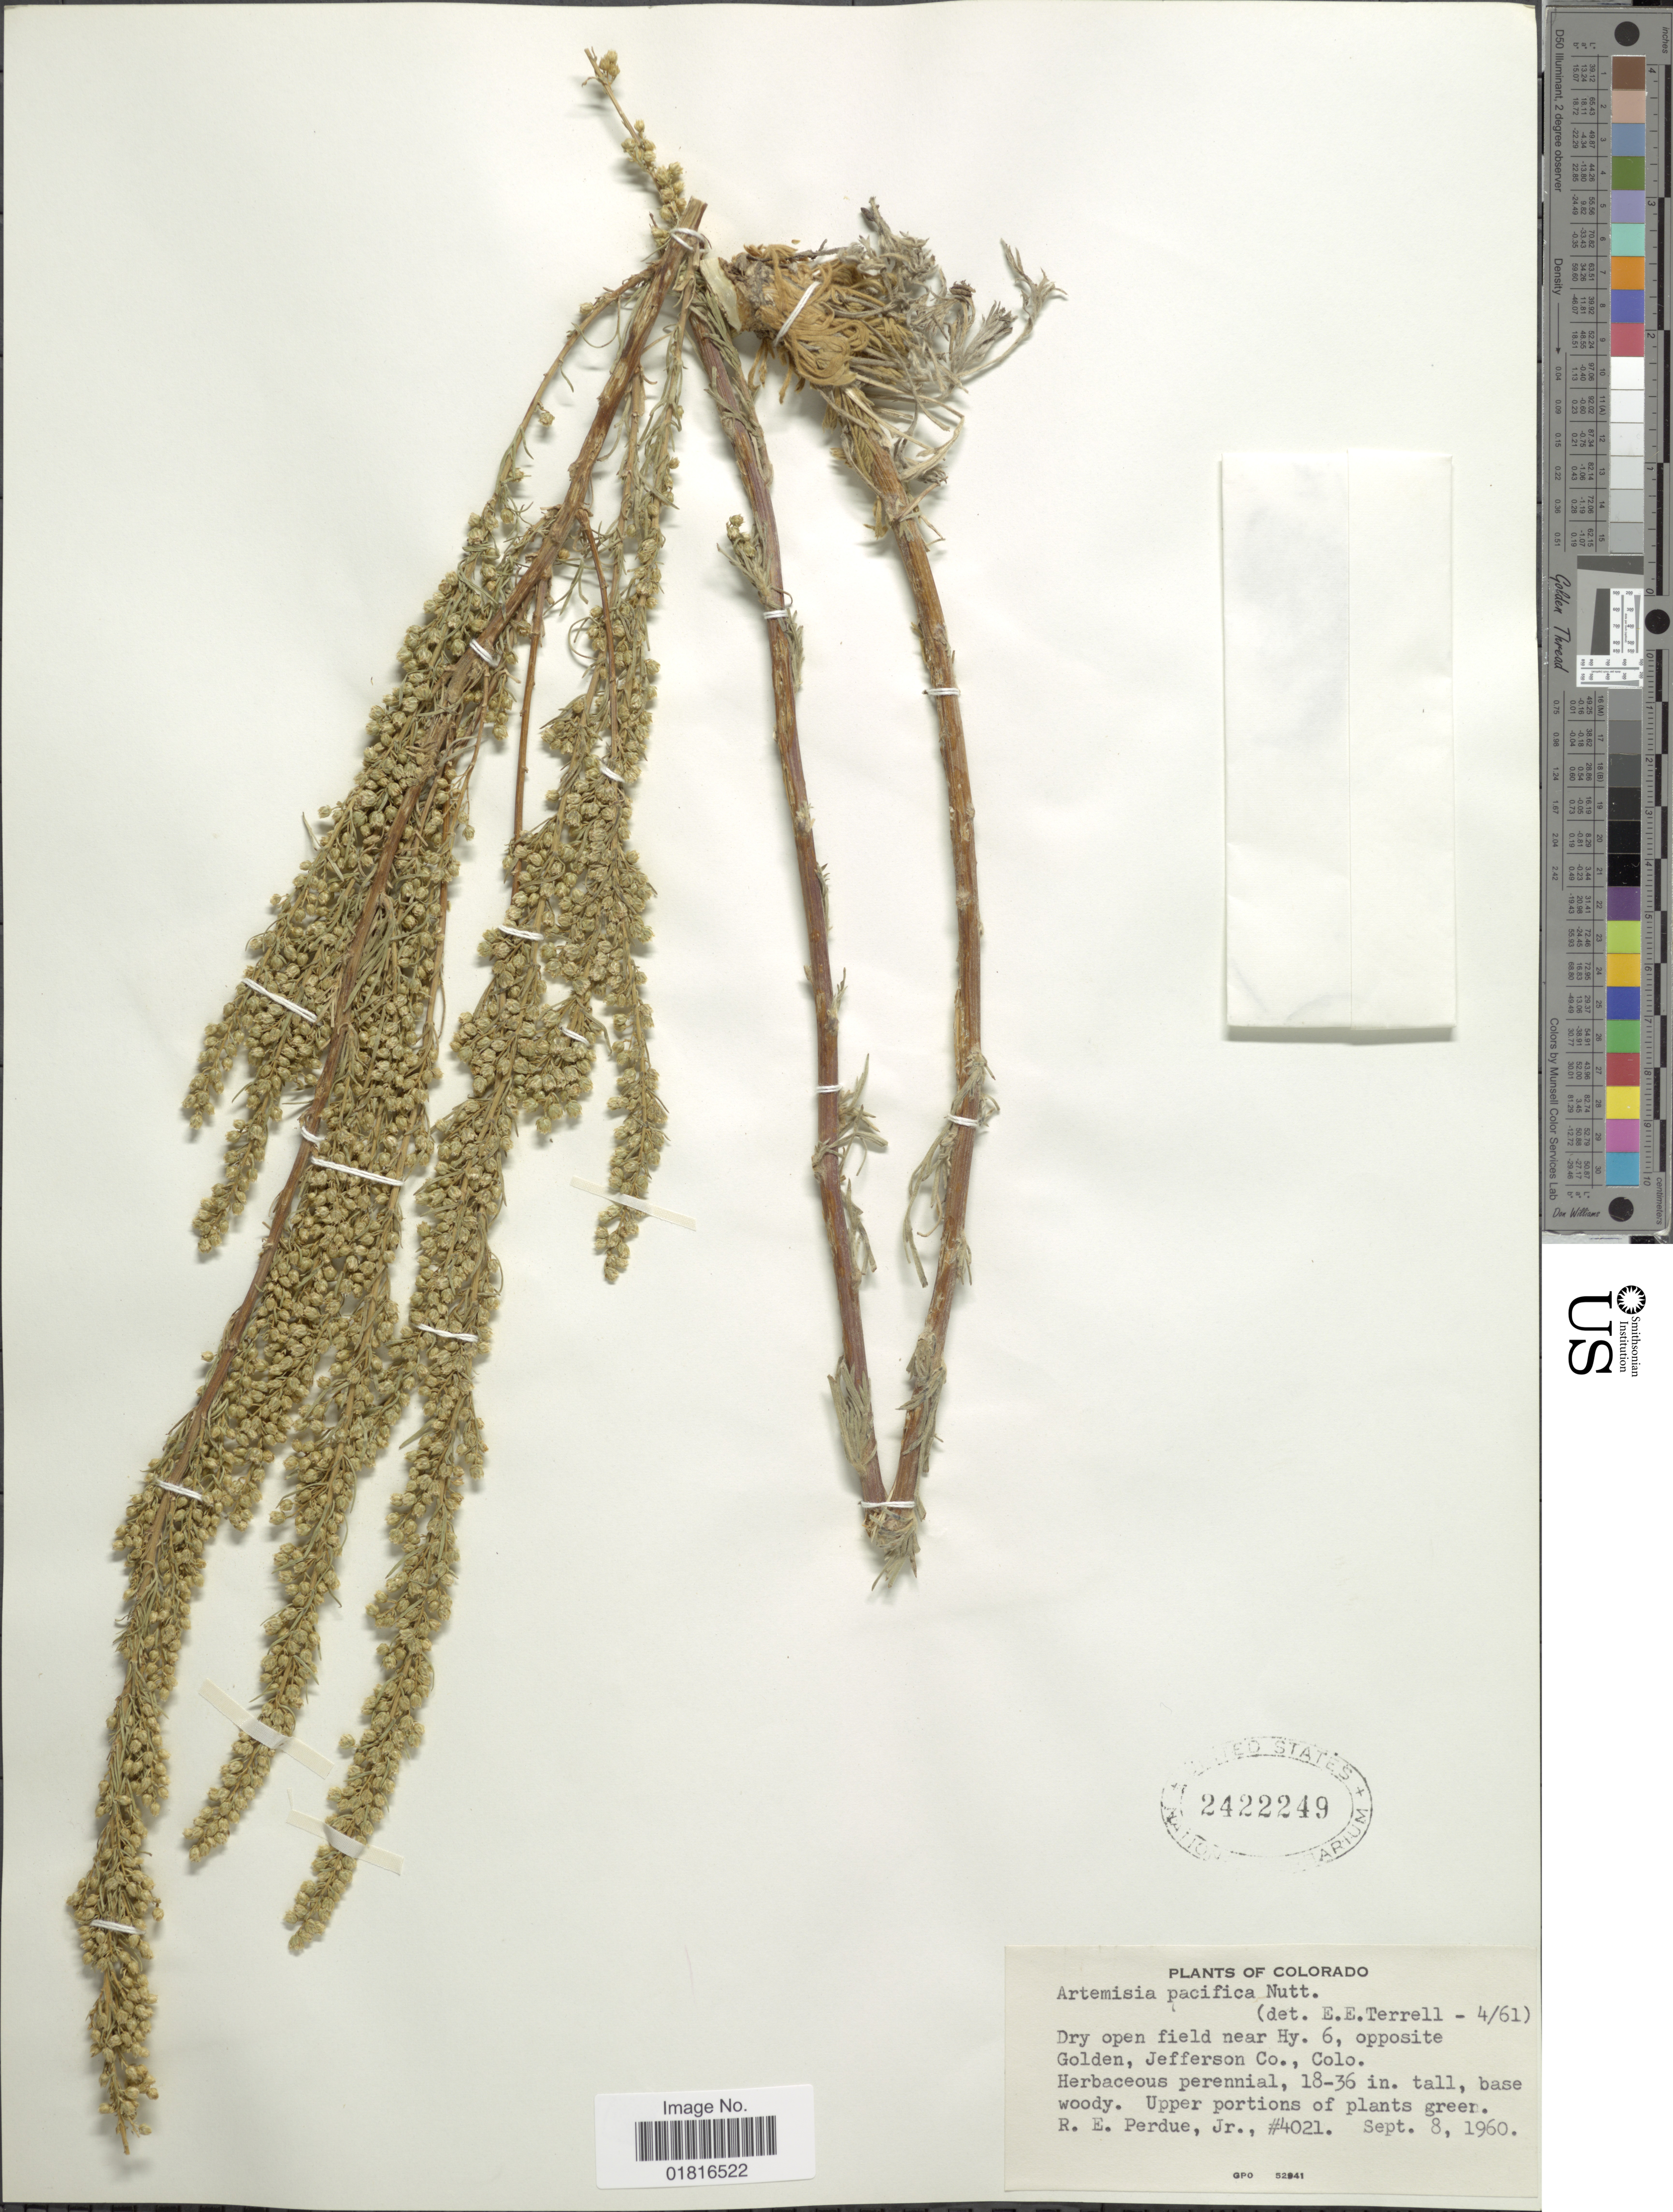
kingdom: Plantae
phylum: Tracheophyta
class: Magnoliopsida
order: Asterales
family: Asteraceae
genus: Artemisia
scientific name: Artemisia pacifica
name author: Nutt.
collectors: R. E. Perdue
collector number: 4021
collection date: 1960-09-08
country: United States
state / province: Colorado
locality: Dry open field near Hy. 6, opposite Golden, Jefferson Co.,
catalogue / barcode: US 2422249